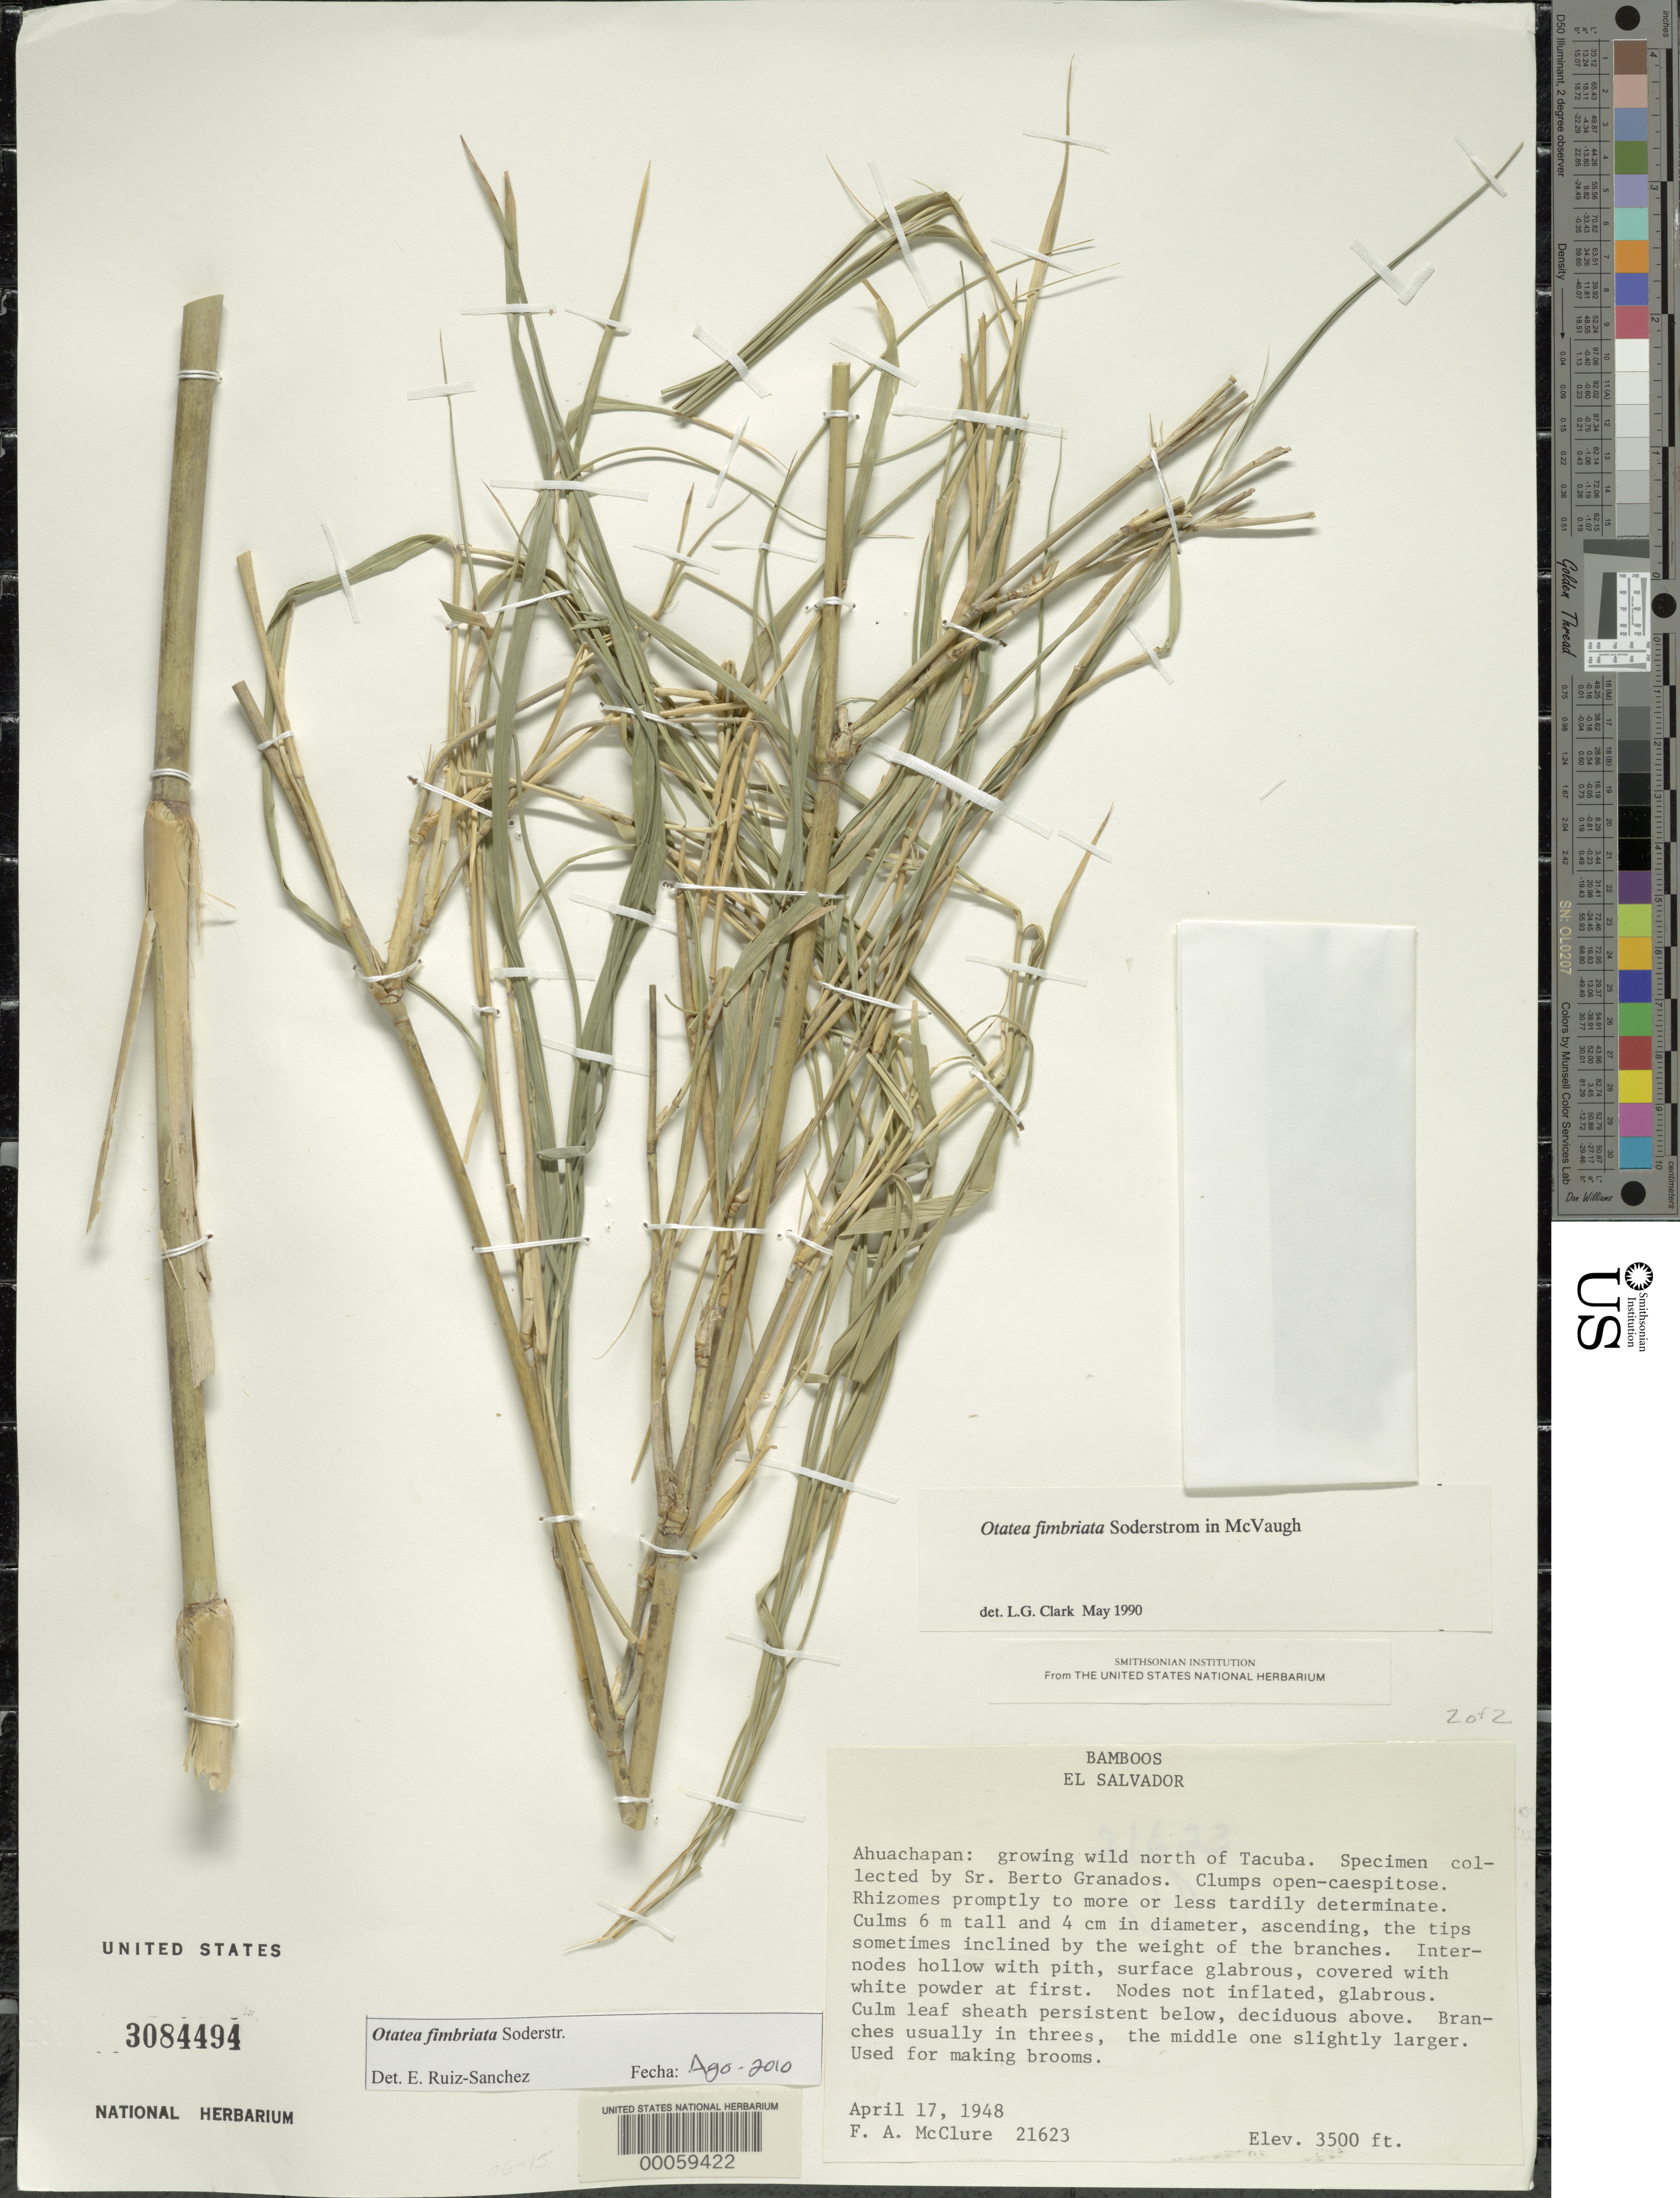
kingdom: Plantae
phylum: Tracheophyta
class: Liliopsida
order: Poales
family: Poaceae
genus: Otatea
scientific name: Otatea glauca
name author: L.G. Clark & G. Cortés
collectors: F. A. McClure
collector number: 21623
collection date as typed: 17 Apr 1948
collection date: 1948-04-17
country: El Salvador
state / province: Ahuachapán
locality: N of tacuba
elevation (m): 1067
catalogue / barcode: US 3084494